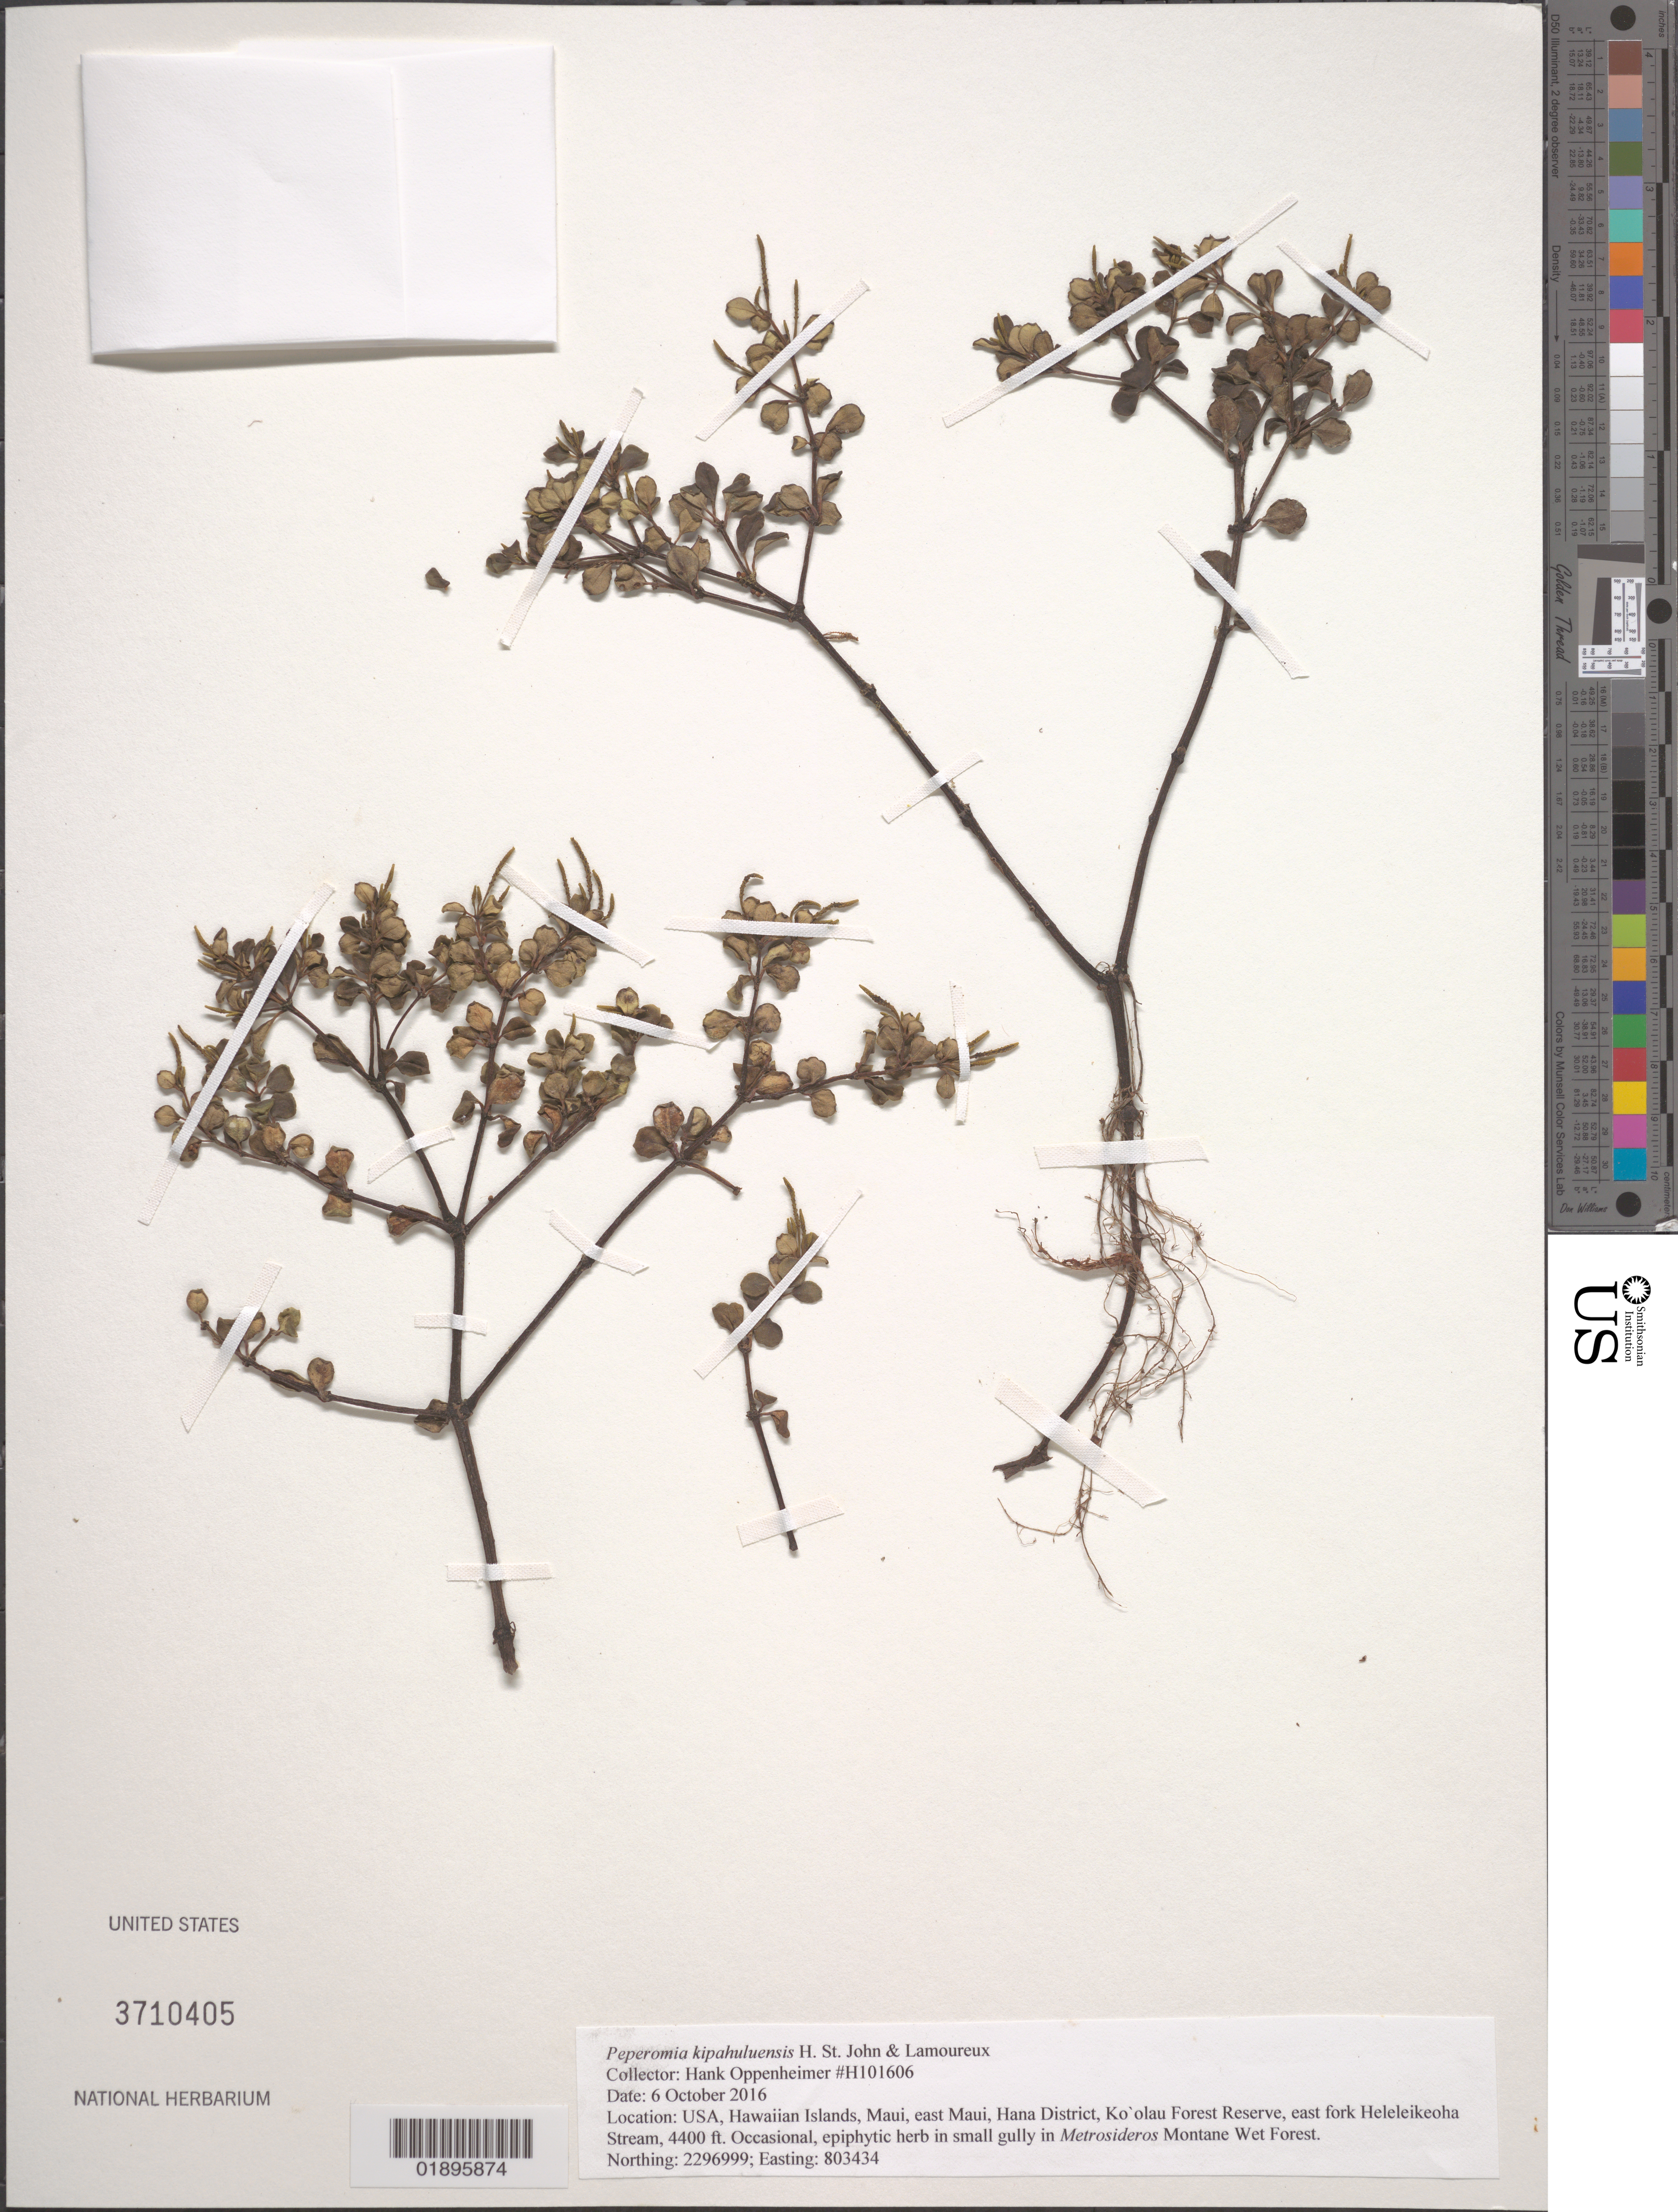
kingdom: Plantae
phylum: Tracheophyta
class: Magnoliopsida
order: Piperales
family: Piperaceae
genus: Peperomia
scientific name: Peperomia kipahuluensis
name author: H. St. John & Lamoureux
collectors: H. Oppenheimer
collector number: H101606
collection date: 2016-10-06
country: United States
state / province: Hawaii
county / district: Maui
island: Maui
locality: East Maui, Ko'olau Forest Reserve, east fork Heleleikeoha Stream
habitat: Small gully in montane wet forest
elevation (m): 1341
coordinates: Northing: 2296999, Easting: 803434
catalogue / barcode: US 3710405